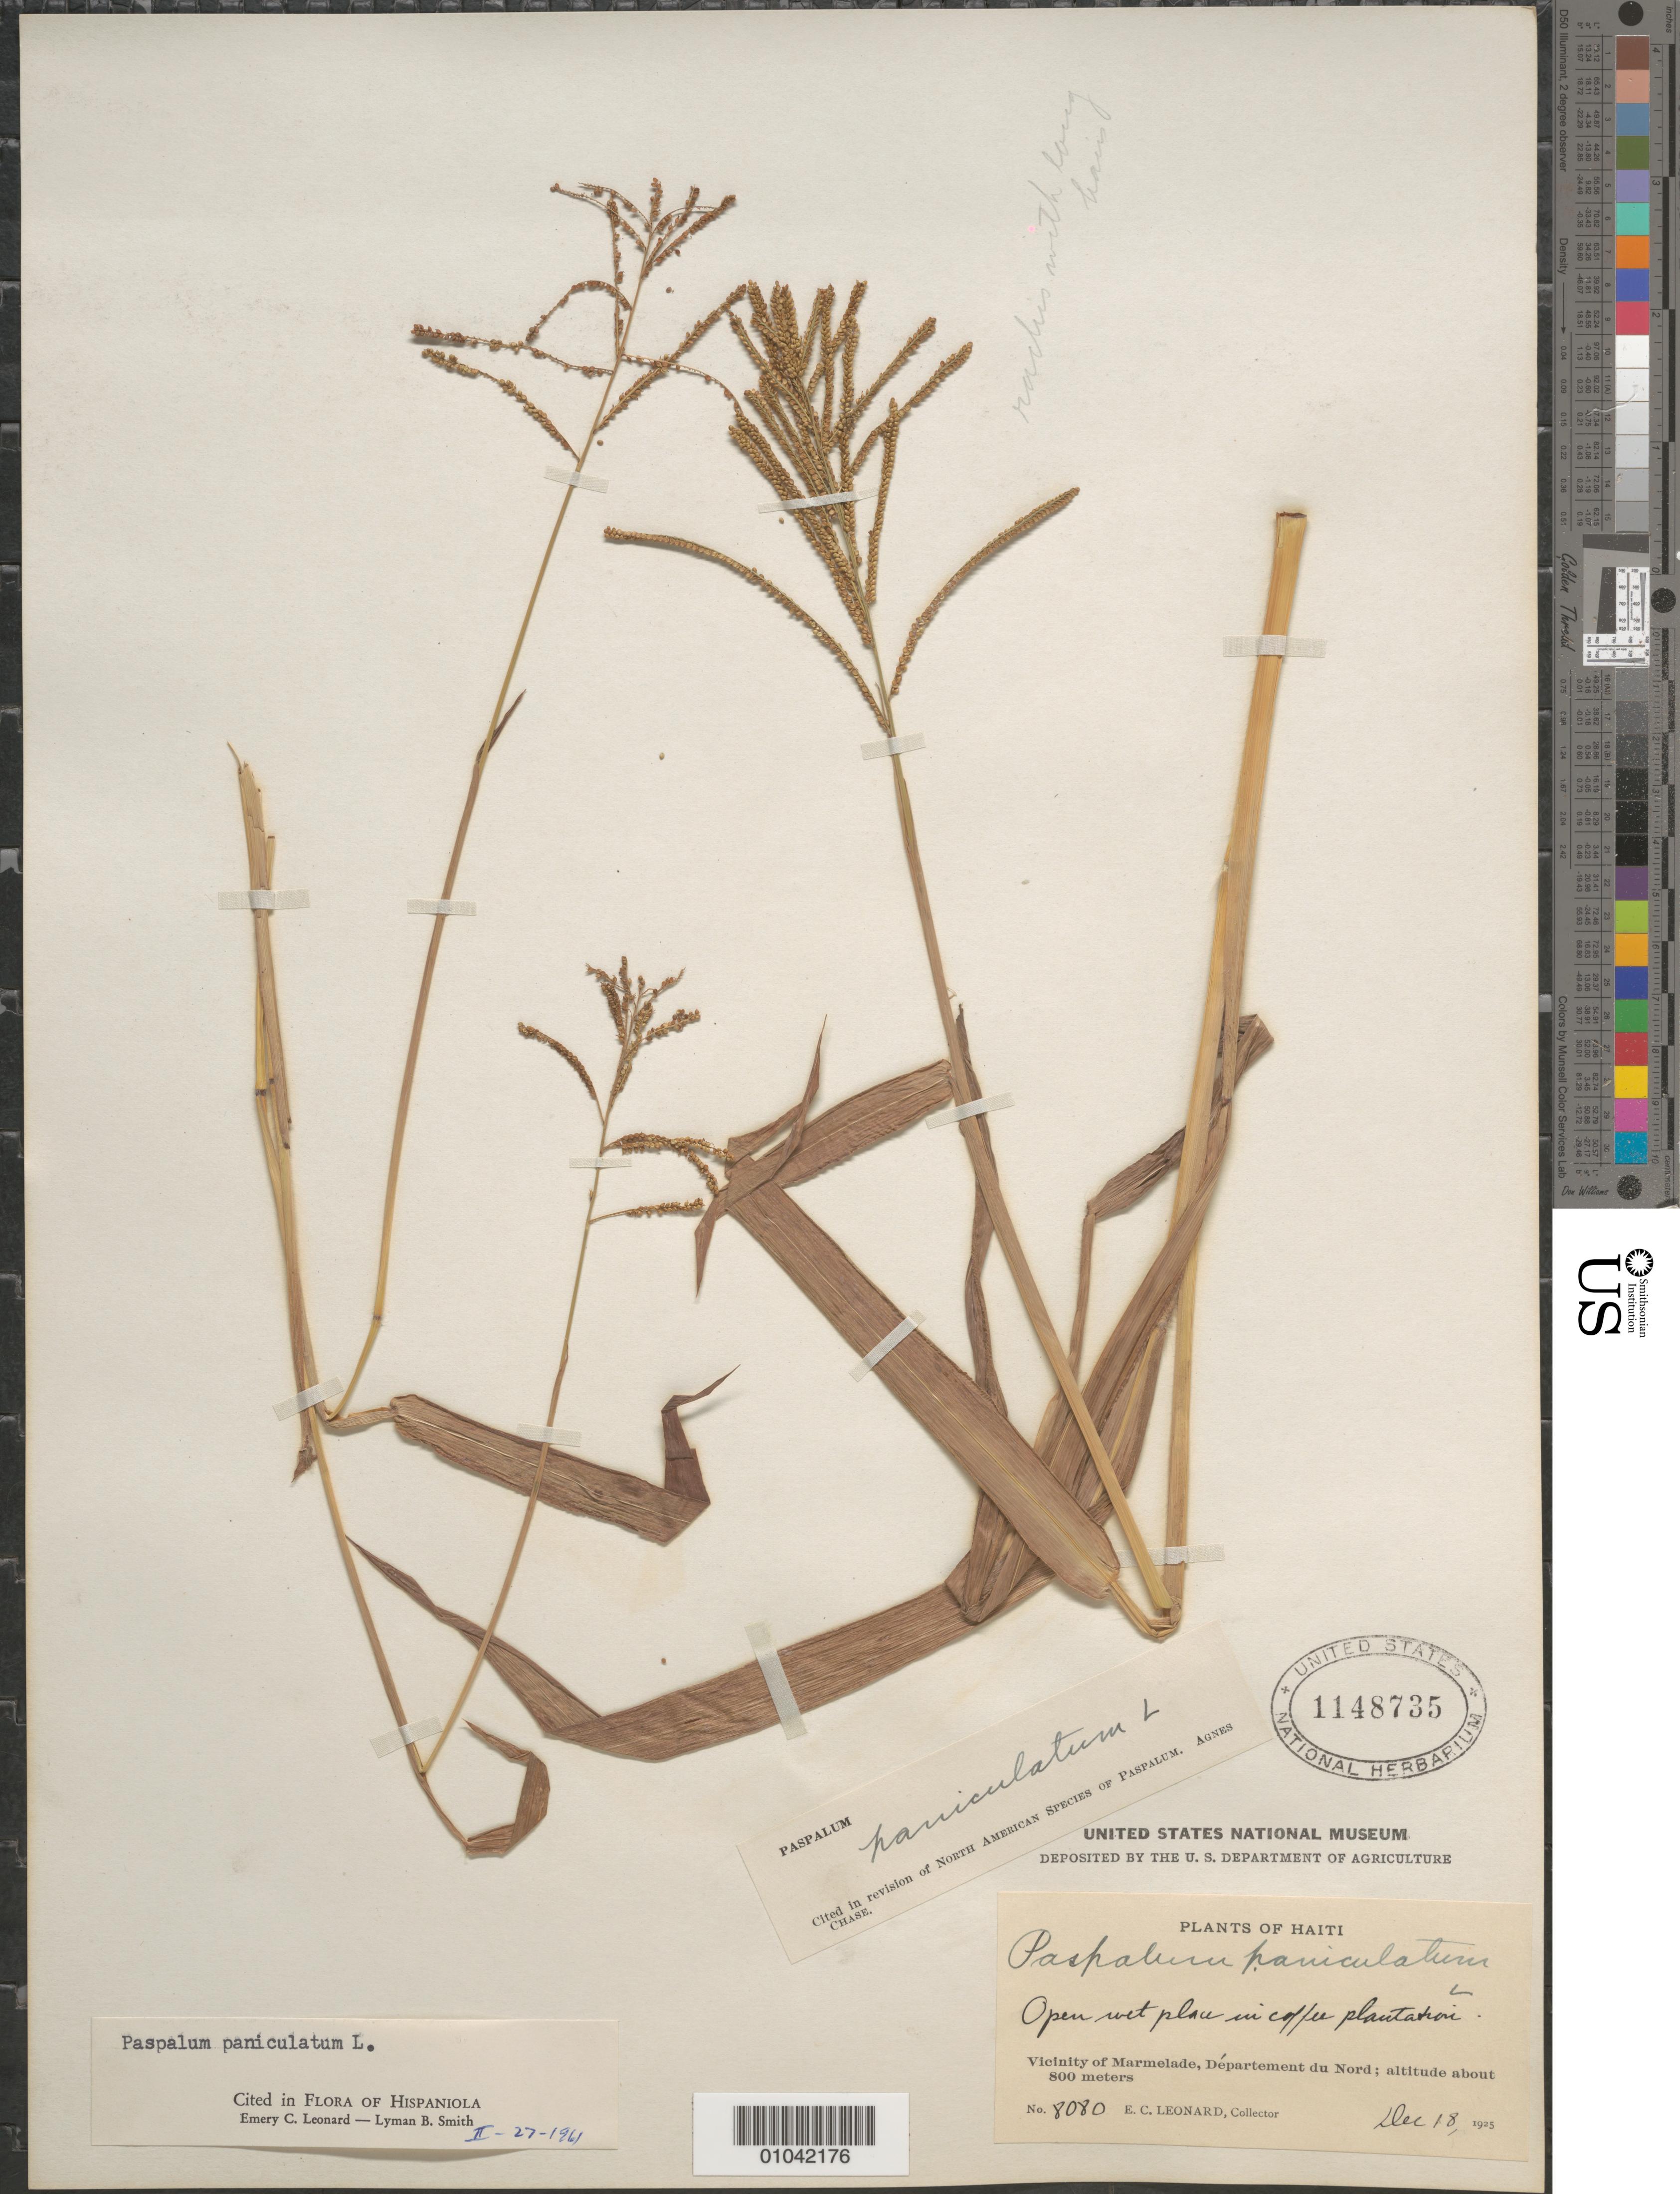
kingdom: Plantae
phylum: Tracheophyta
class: Liliopsida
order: Poales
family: Poaceae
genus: Paspalum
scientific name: Paspalum paniculatum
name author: L.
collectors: E. C. Leonard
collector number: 8080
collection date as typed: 18 Dec 1925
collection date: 1925-12-18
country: Haiti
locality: Vicinity of Marmelade, Departement du Nord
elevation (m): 800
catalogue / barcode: US 1148735